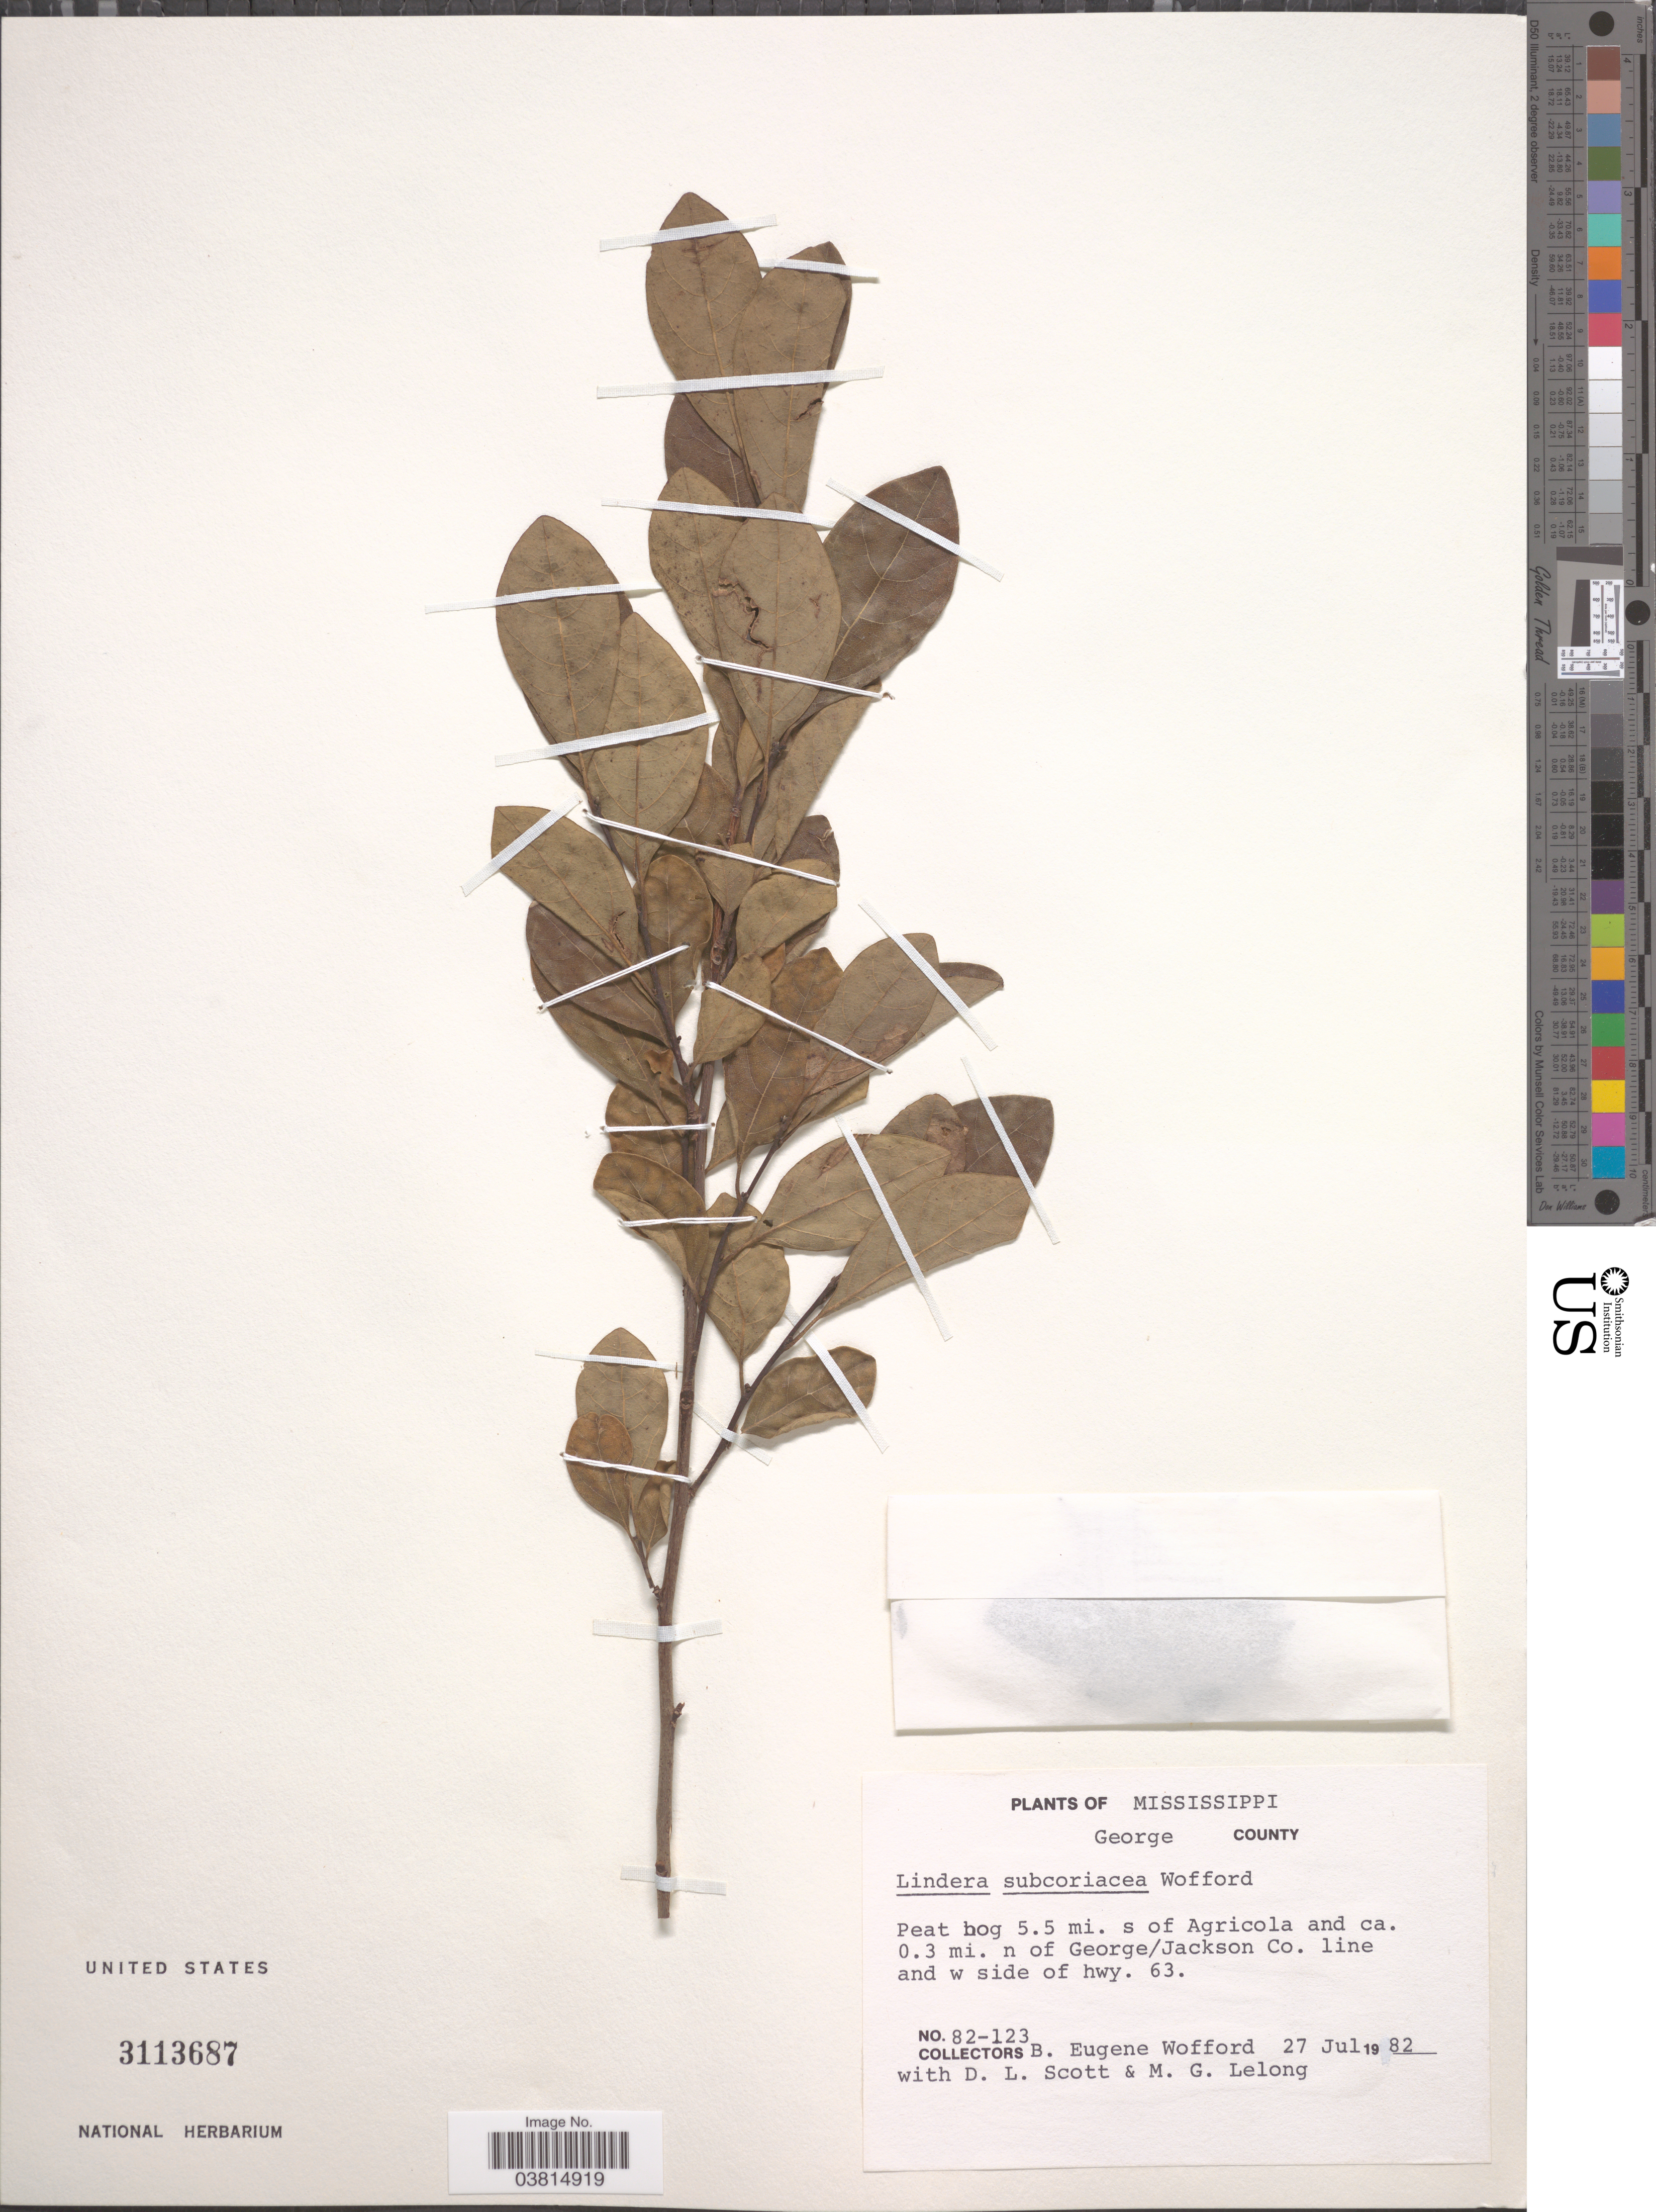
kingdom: Plantae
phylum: Tracheophyta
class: Magnoliopsida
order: Laurales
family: Lauraceae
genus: Lindera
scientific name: Lindera subcoriacea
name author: Wofford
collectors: B. Wofford, D. Scott & M. Lelong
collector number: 82-123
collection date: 1982-07-27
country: United States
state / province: Mississippi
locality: George County. Peat bog 5.5 mi. s of Agricola and ca. 0.3 mi. n of George/Jackson Co. line and w side of hwy. 63.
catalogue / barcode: US 3113687